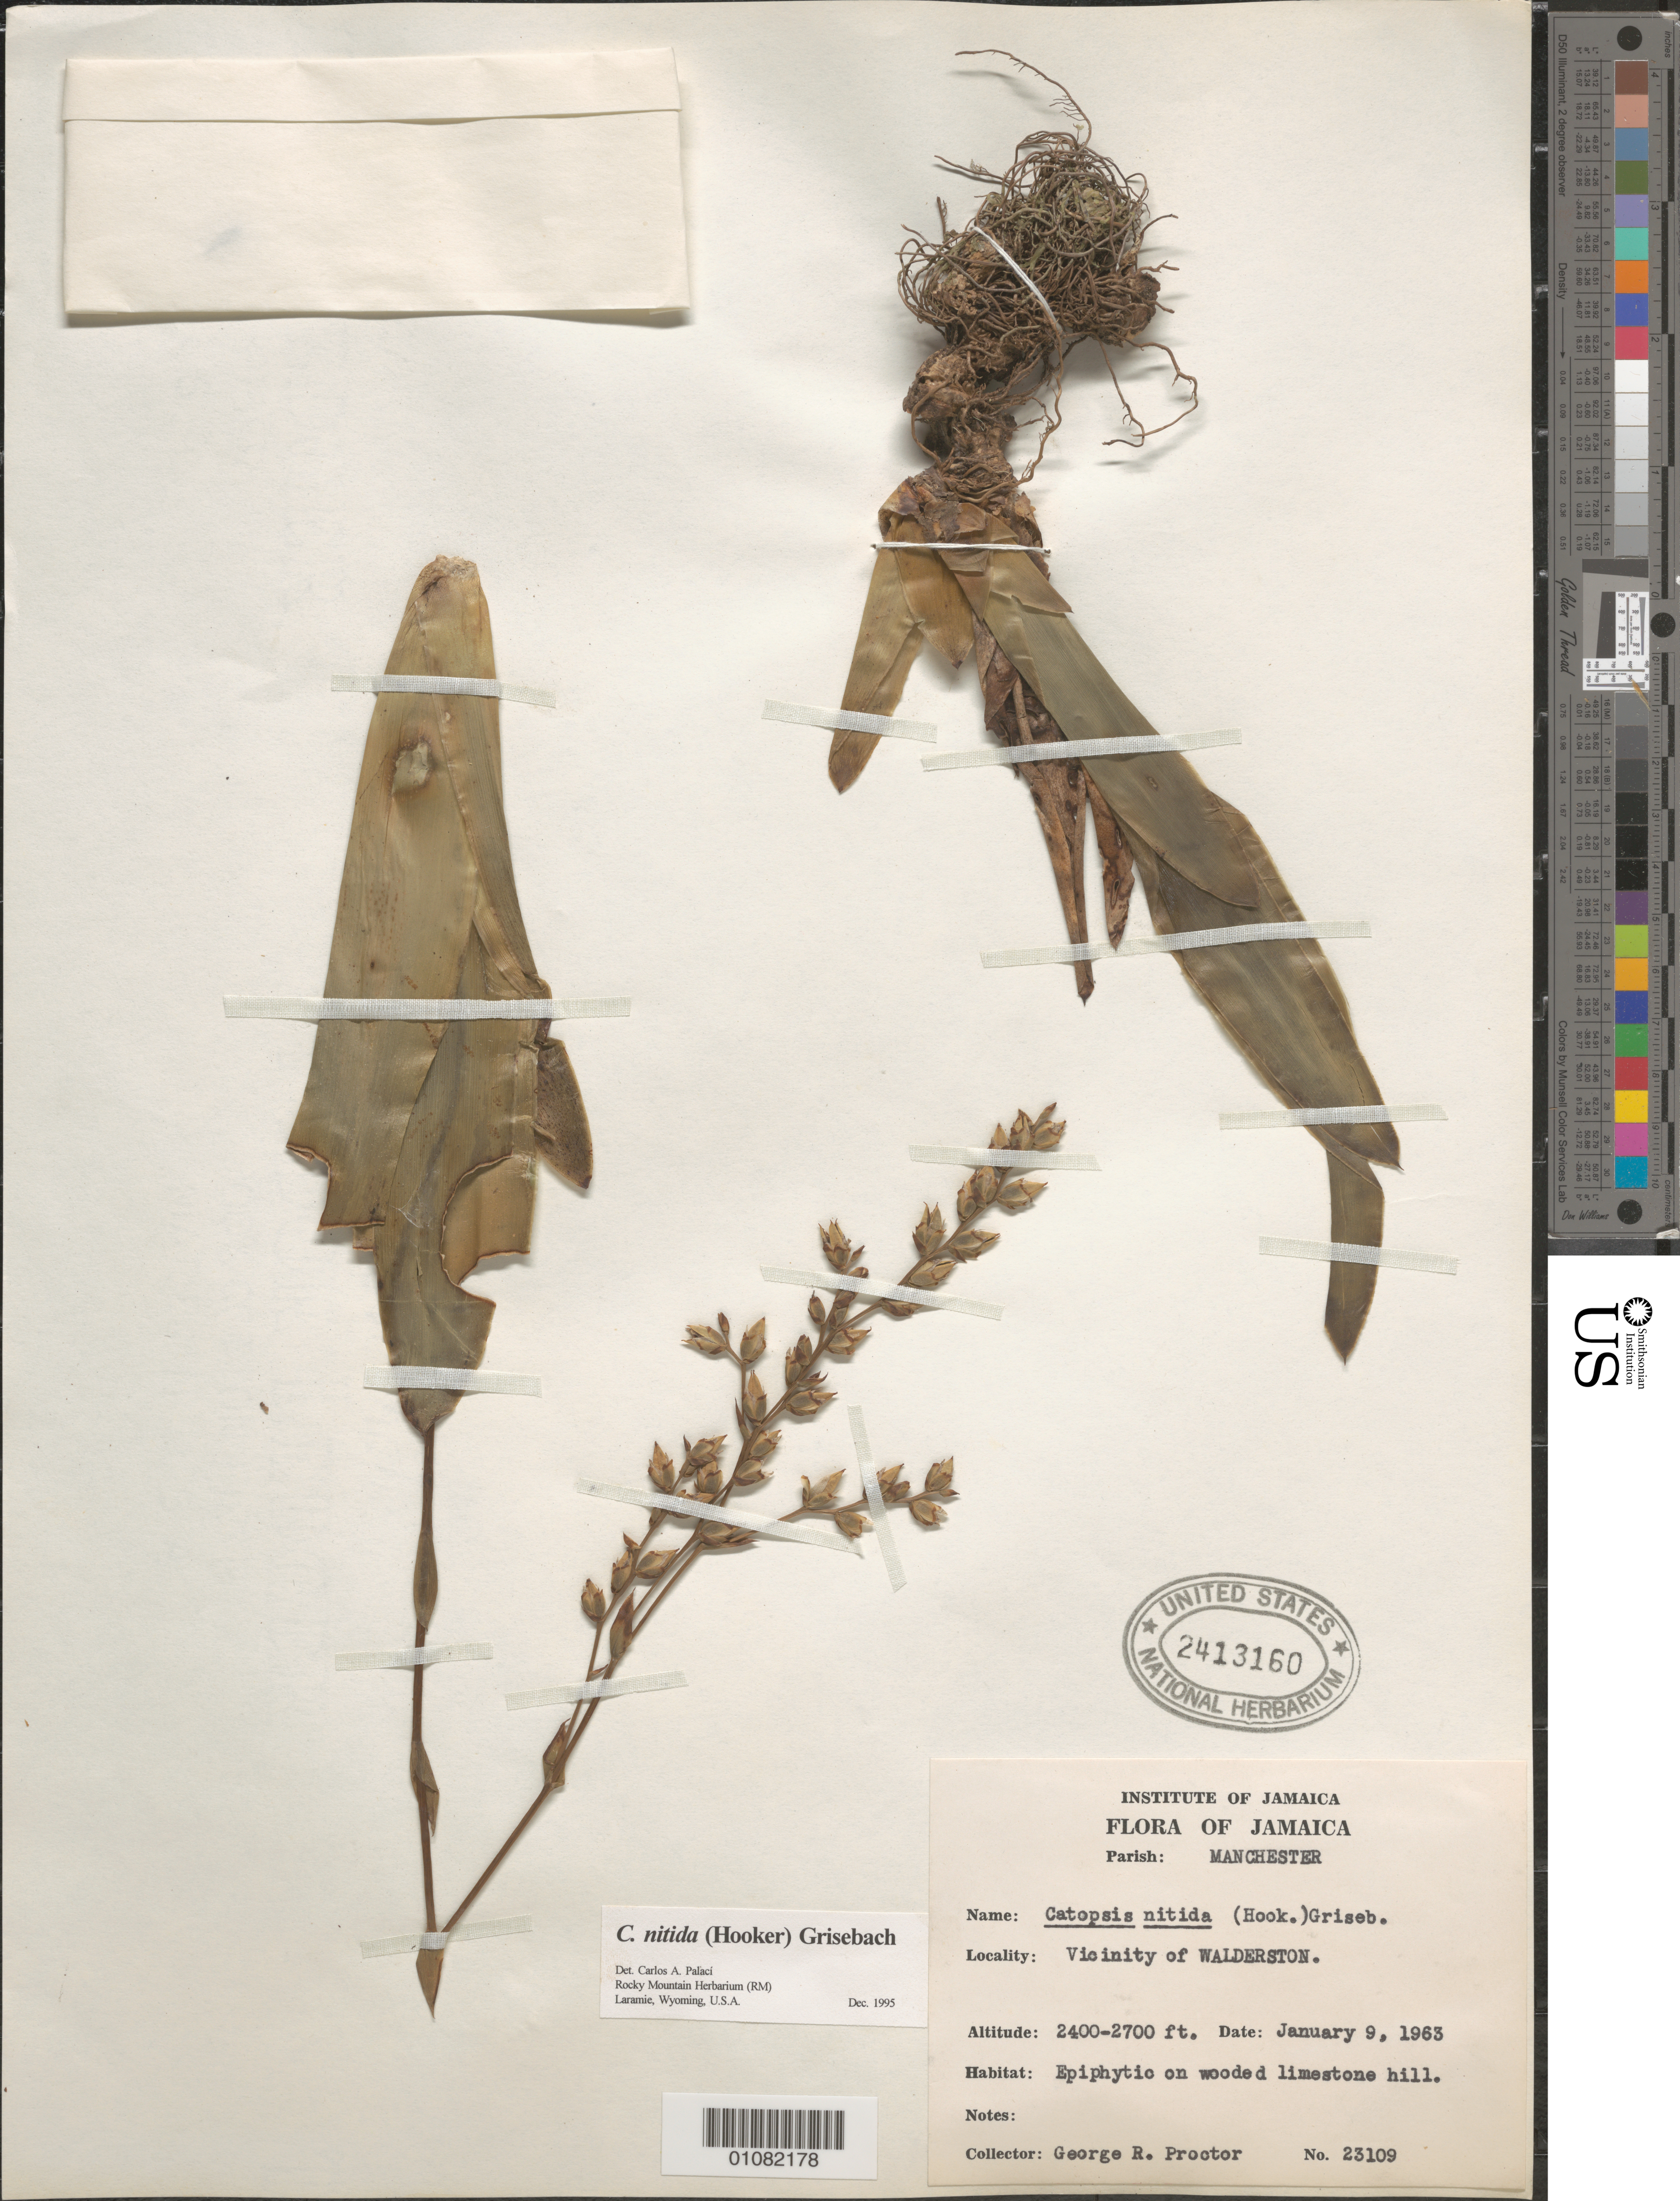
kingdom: Plantae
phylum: Tracheophyta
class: Liliopsida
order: Poales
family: Bromeliaceae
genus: Catopsis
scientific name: Catopsis nitida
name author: (Hook.) Griseb.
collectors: G. R. Proctor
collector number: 23109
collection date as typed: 09 Jan 1963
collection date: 1963-01-09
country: Jamaica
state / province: Manchester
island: Jamaica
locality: Vicinity of Walderston.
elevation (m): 732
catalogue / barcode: US 2413160